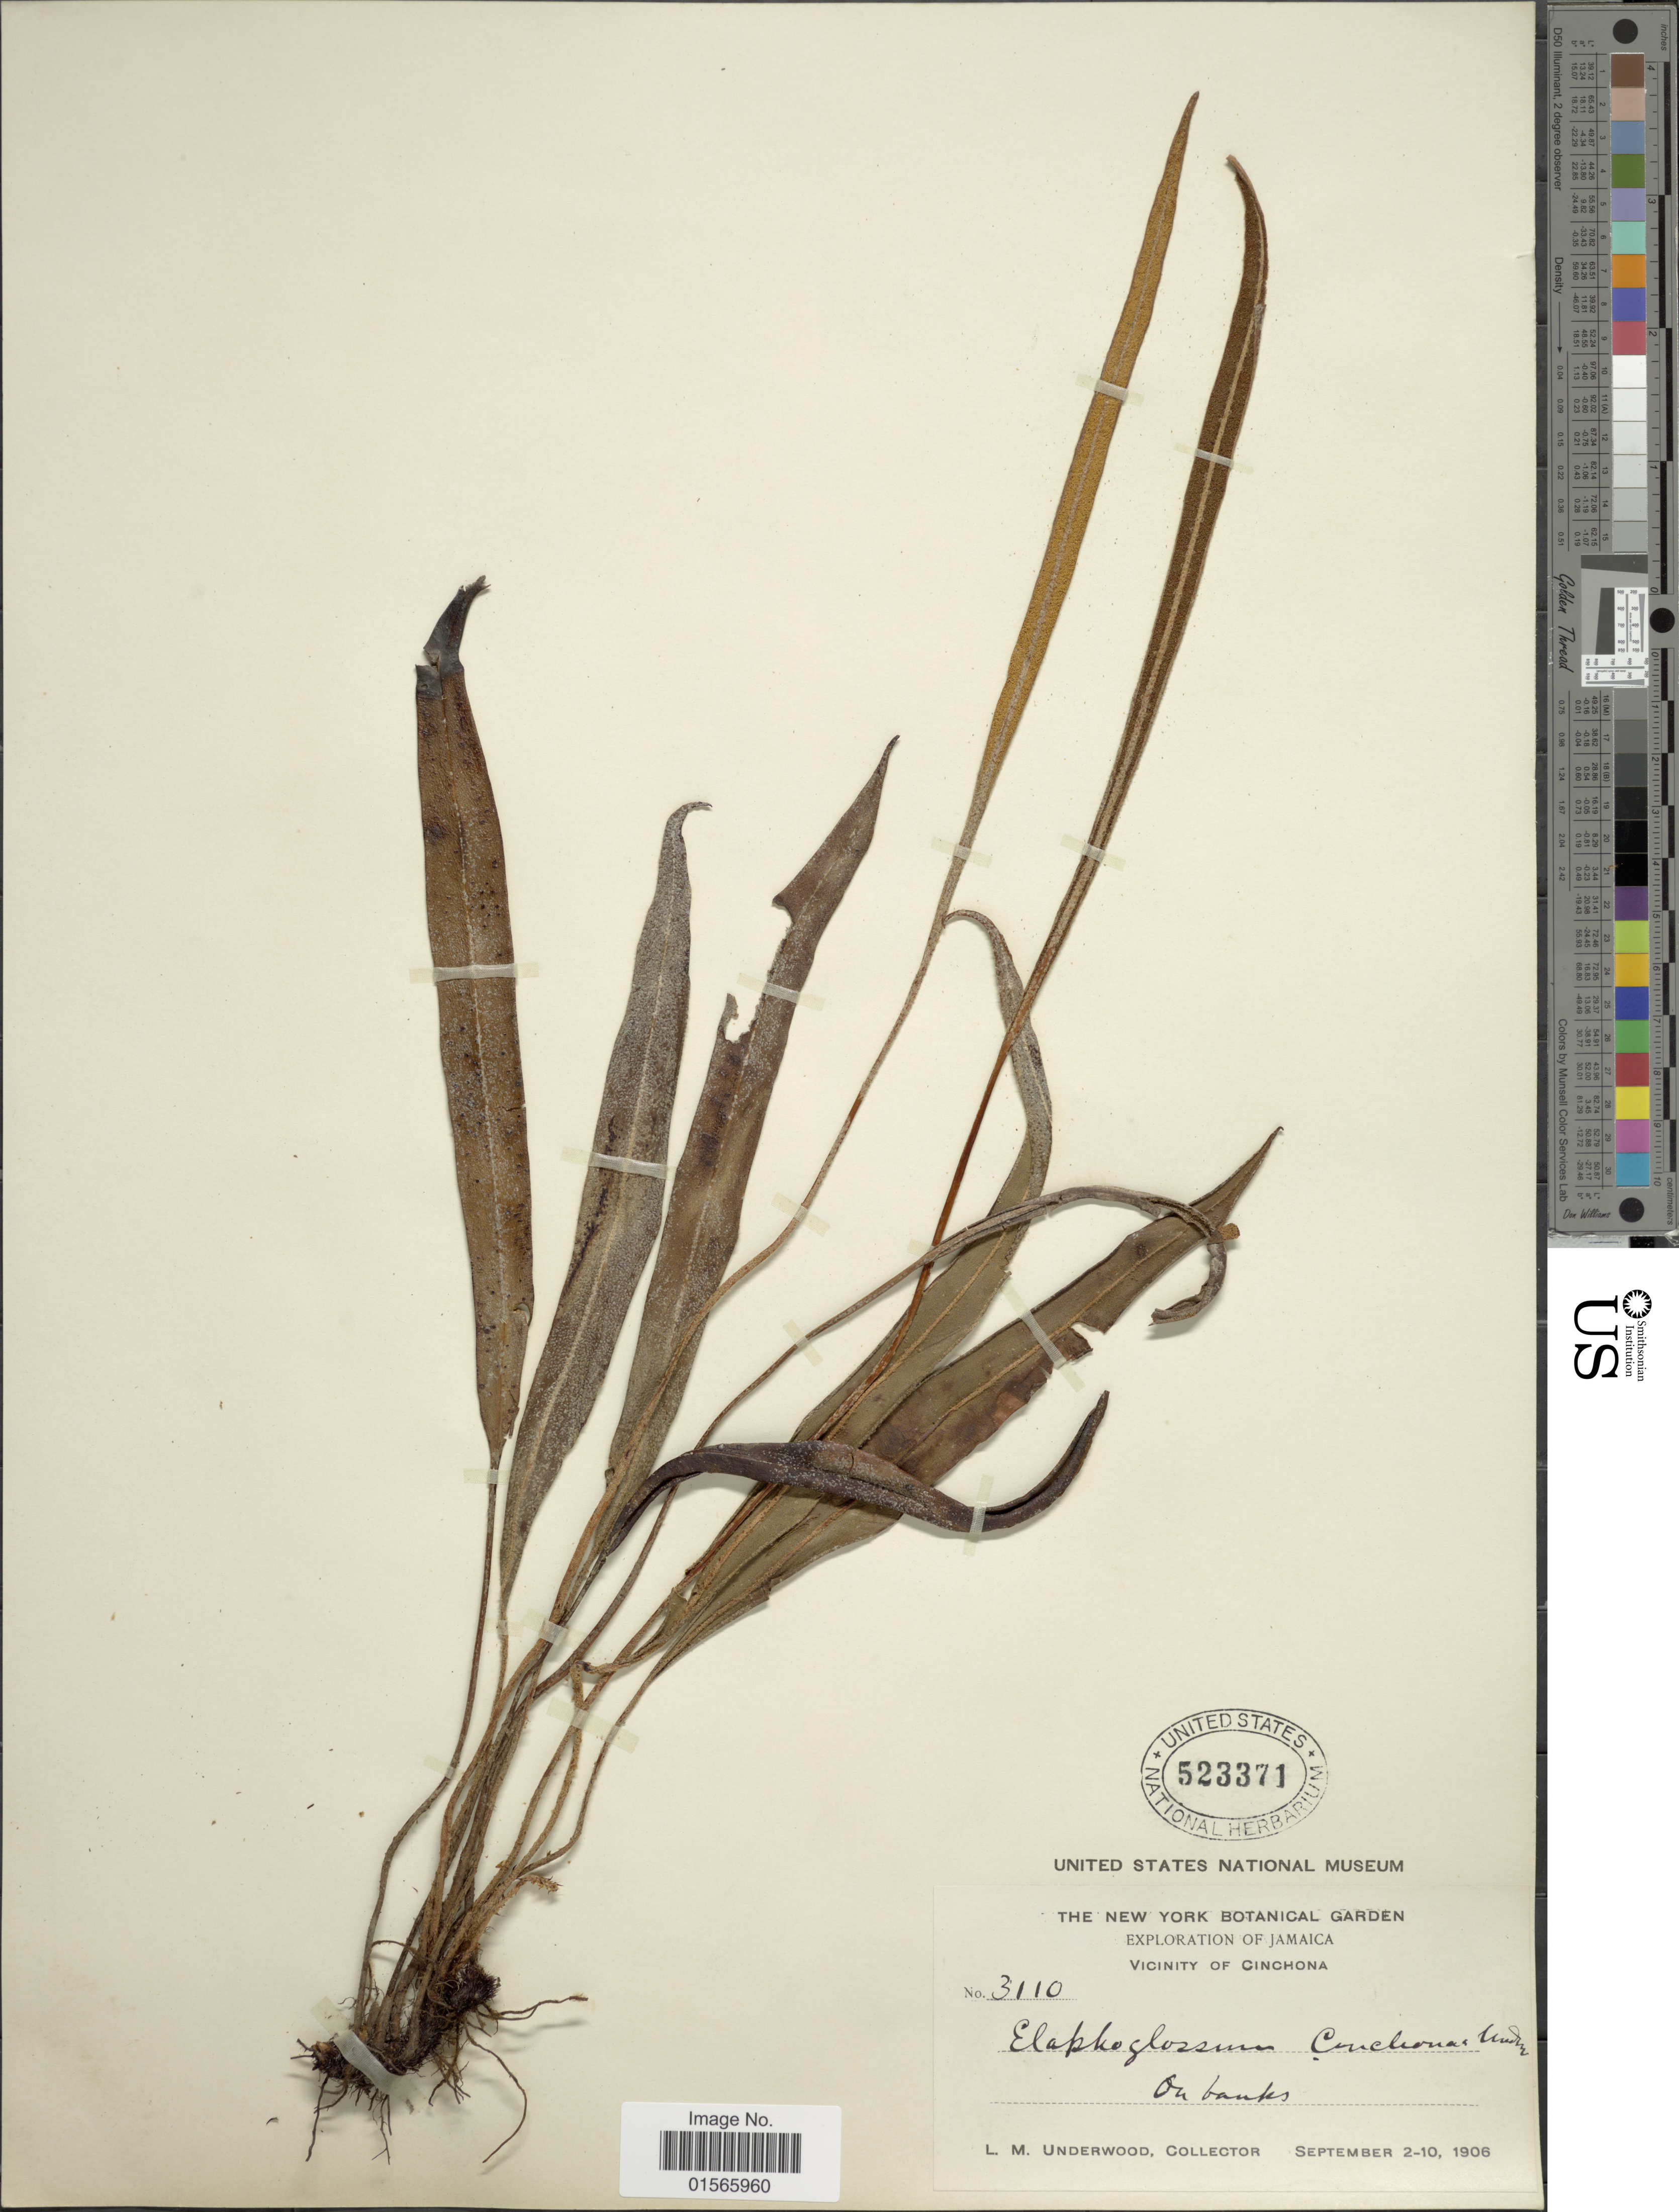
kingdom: Plantae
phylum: Tracheophyta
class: Polypodiopsida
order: Polypodiales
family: Dryopteridaceae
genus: Elaphoglossum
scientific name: Elaphoglossum tectum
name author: (Humb. & Bonpl.) Moore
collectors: L. M. Underwood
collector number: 3110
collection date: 1906-09-02/1906-09-10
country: Jamaica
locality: Vicinity of Cinchona, On banks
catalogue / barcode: US 523371